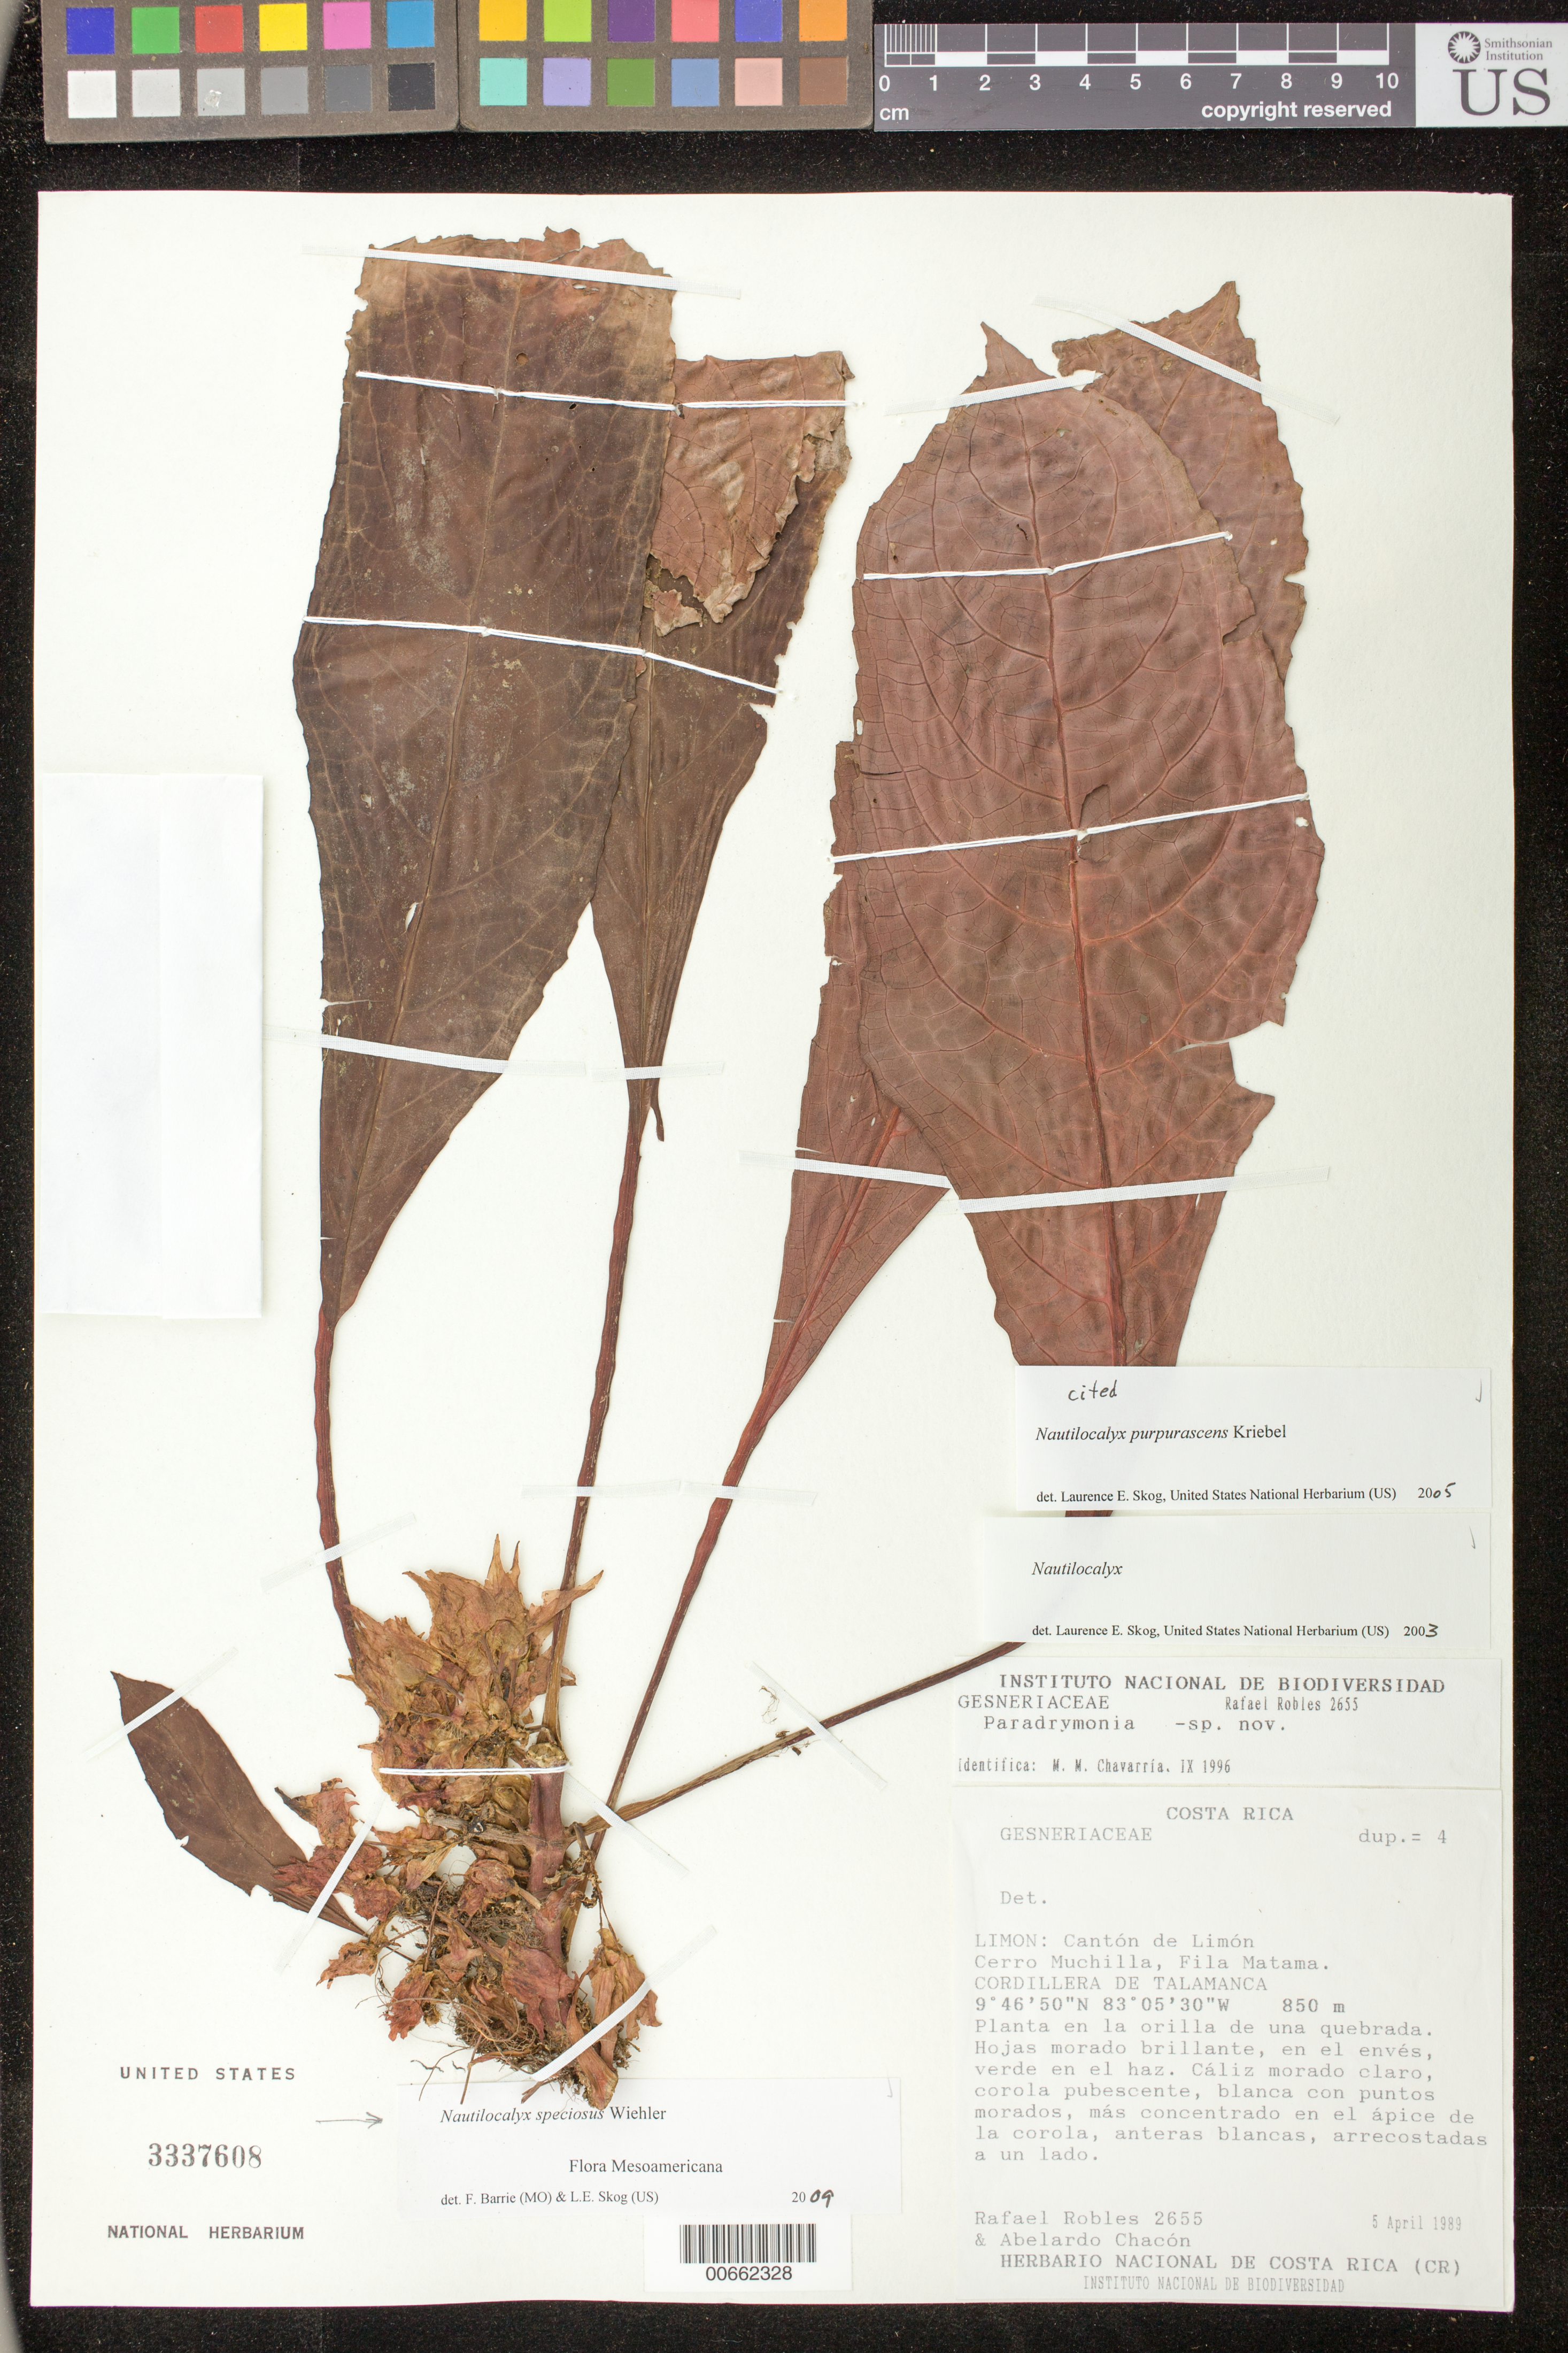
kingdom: Plantae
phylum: Tracheophyta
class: Magnoliopsida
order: Lamiales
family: Gesneriaceae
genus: Nautilocalyx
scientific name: Nautilocalyx speciosus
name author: Wiehler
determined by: Barrie, F. R.; Skog, Laurence E.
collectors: R. Robles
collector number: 2655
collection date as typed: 05 Apr 1989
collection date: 1989-04-05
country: Costa Rica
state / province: Limón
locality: Cantón de Limón; Cerro Muchilla, Fila Matama, Cordillera de Talamanca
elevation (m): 850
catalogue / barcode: US 3337608